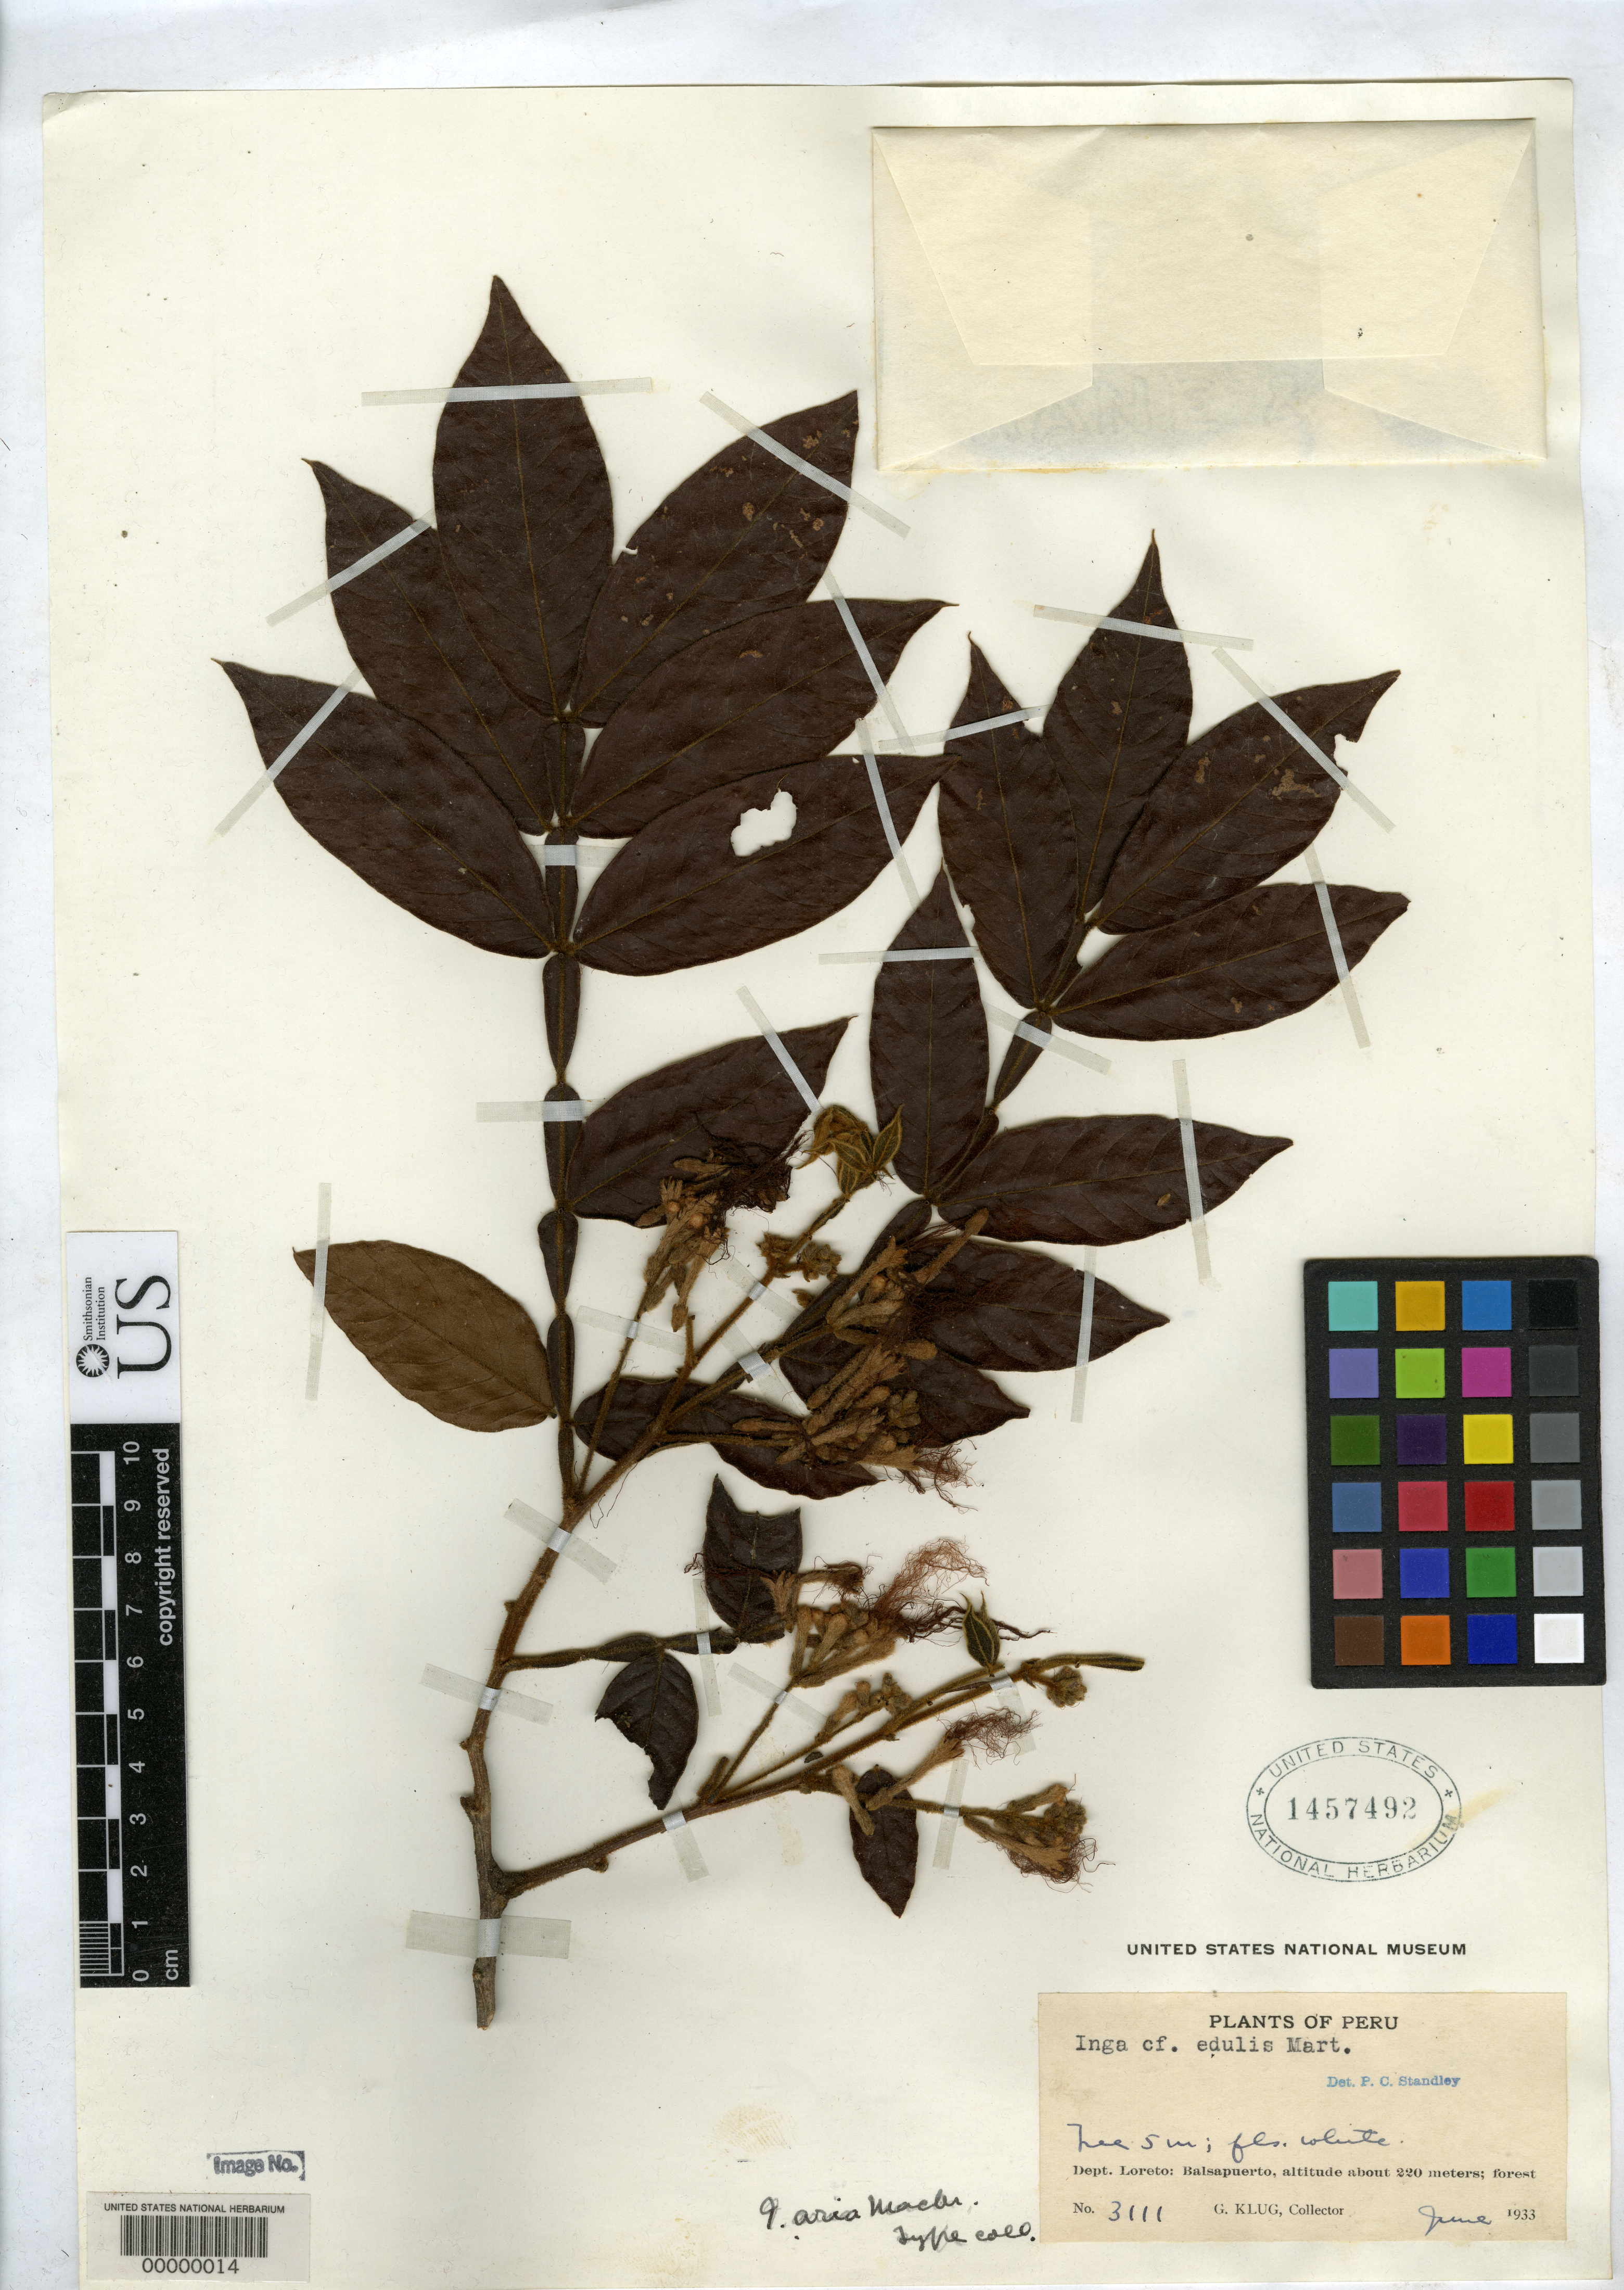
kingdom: Plantae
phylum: Tracheophyta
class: Magnoliopsida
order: Fabales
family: Fabaceae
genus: Inga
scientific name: Inga aria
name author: J.F. Macbr.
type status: Isotype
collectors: G. Klug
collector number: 3111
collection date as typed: Jun 1933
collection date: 1933-06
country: Peru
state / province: Loreto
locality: Balsapuerto.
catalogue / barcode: US 1457492